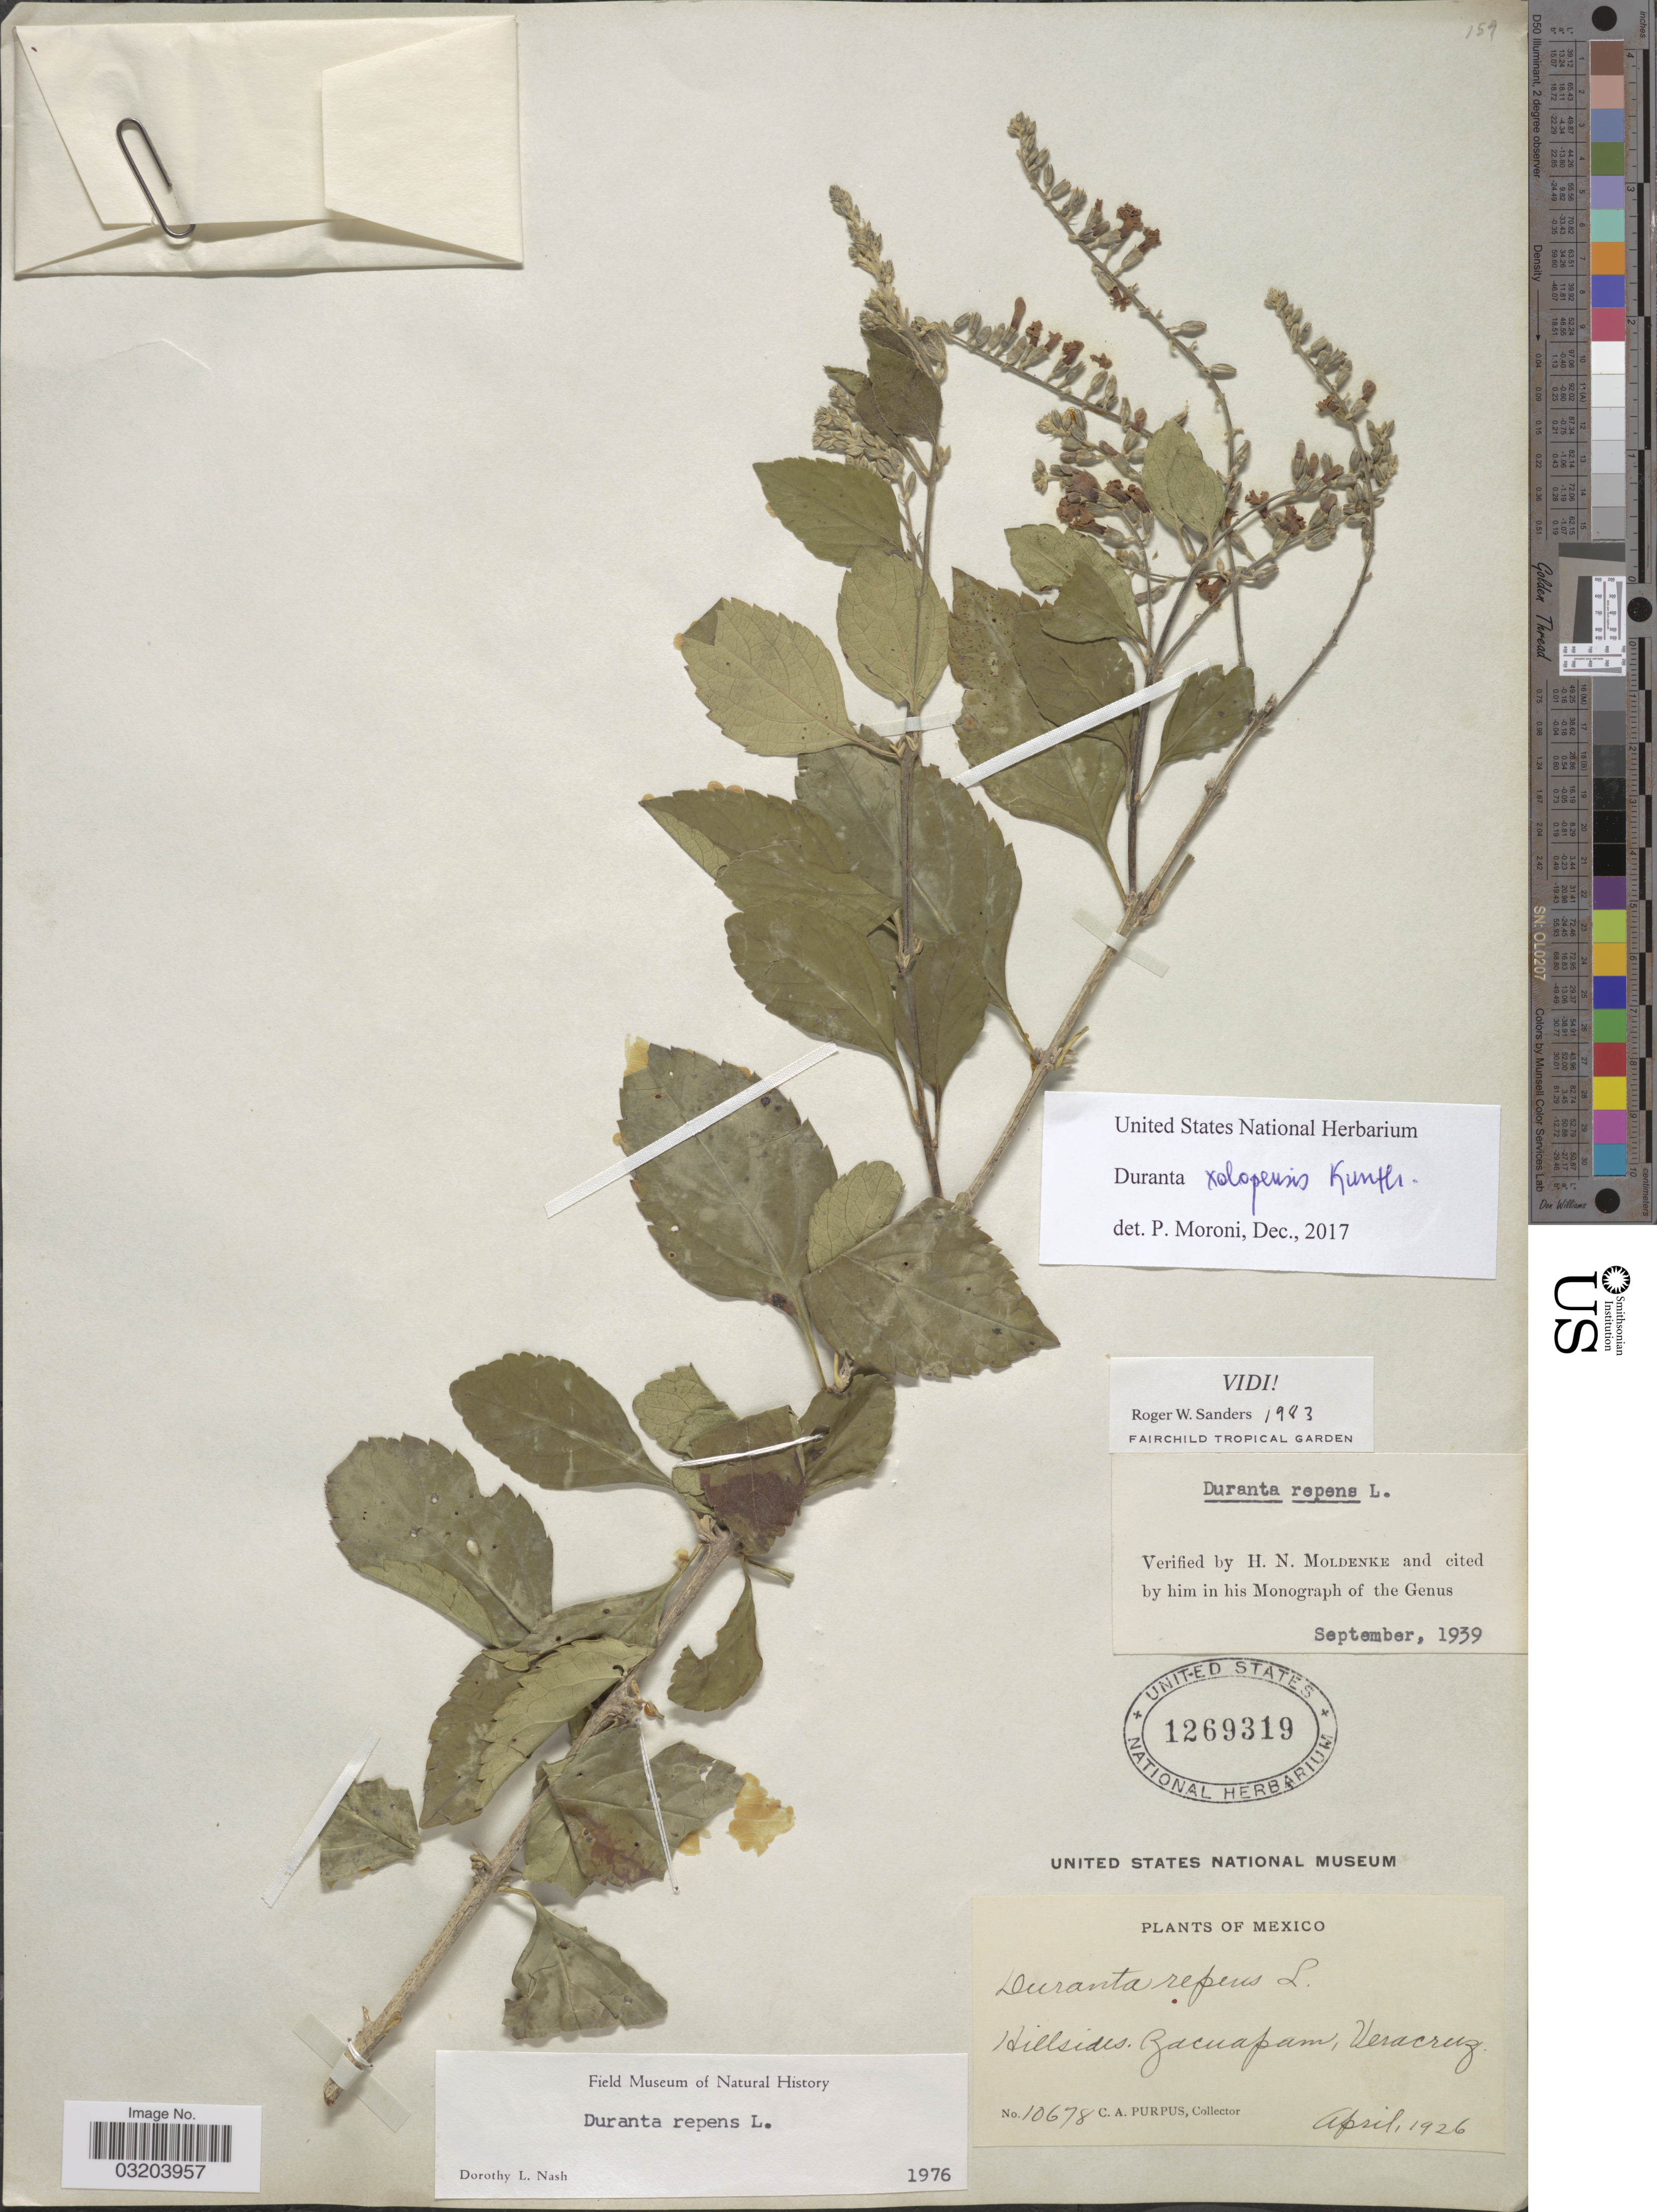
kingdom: Plantae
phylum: Tracheophyta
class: Magnoliopsida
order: Lamiales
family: Verbenaceae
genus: Duranta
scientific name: Duranta erecta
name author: L.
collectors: C. A. Purpus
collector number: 10678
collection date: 1926-04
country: Mexico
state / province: Veracruz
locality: Hillsides. Zacuapam, Veracruz.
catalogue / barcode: US 1269319